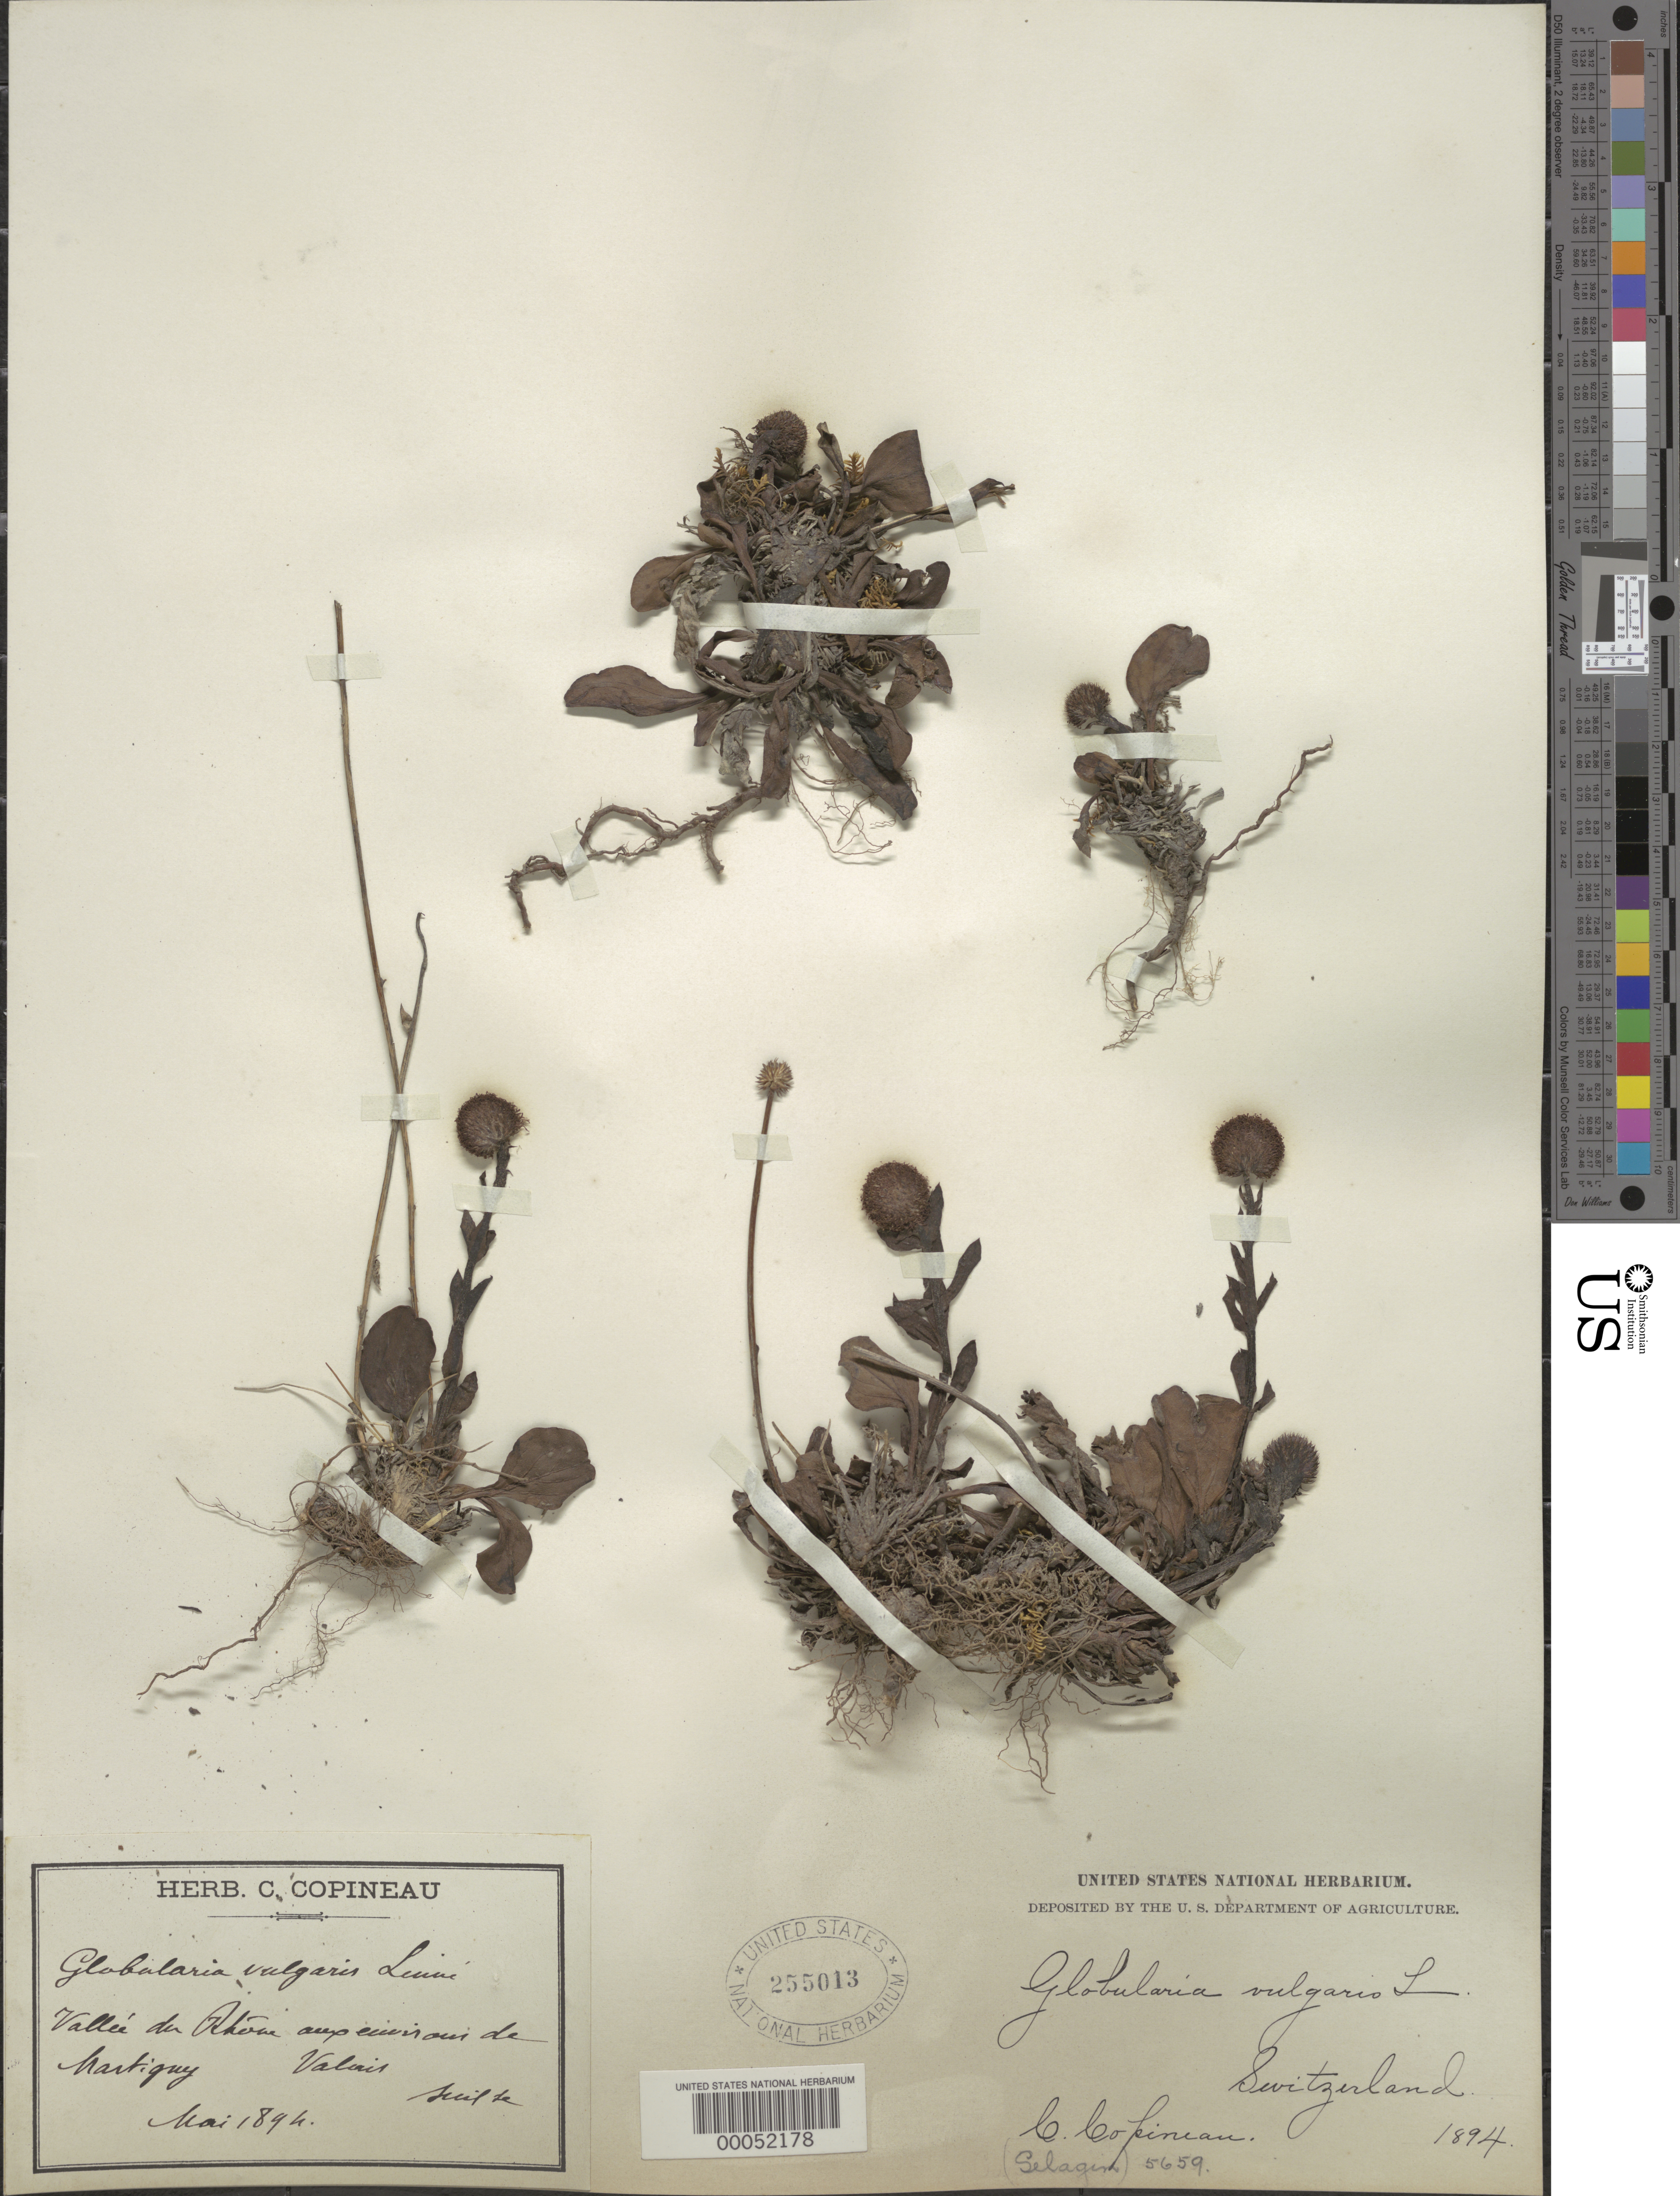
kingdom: Plantae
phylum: Tracheophyta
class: Magnoliopsida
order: Lamiales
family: Plantaginaceae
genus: Globularia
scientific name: Globularia vulgaris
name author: L.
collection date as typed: May 1894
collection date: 1894-05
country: Switzerland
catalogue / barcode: US 255013